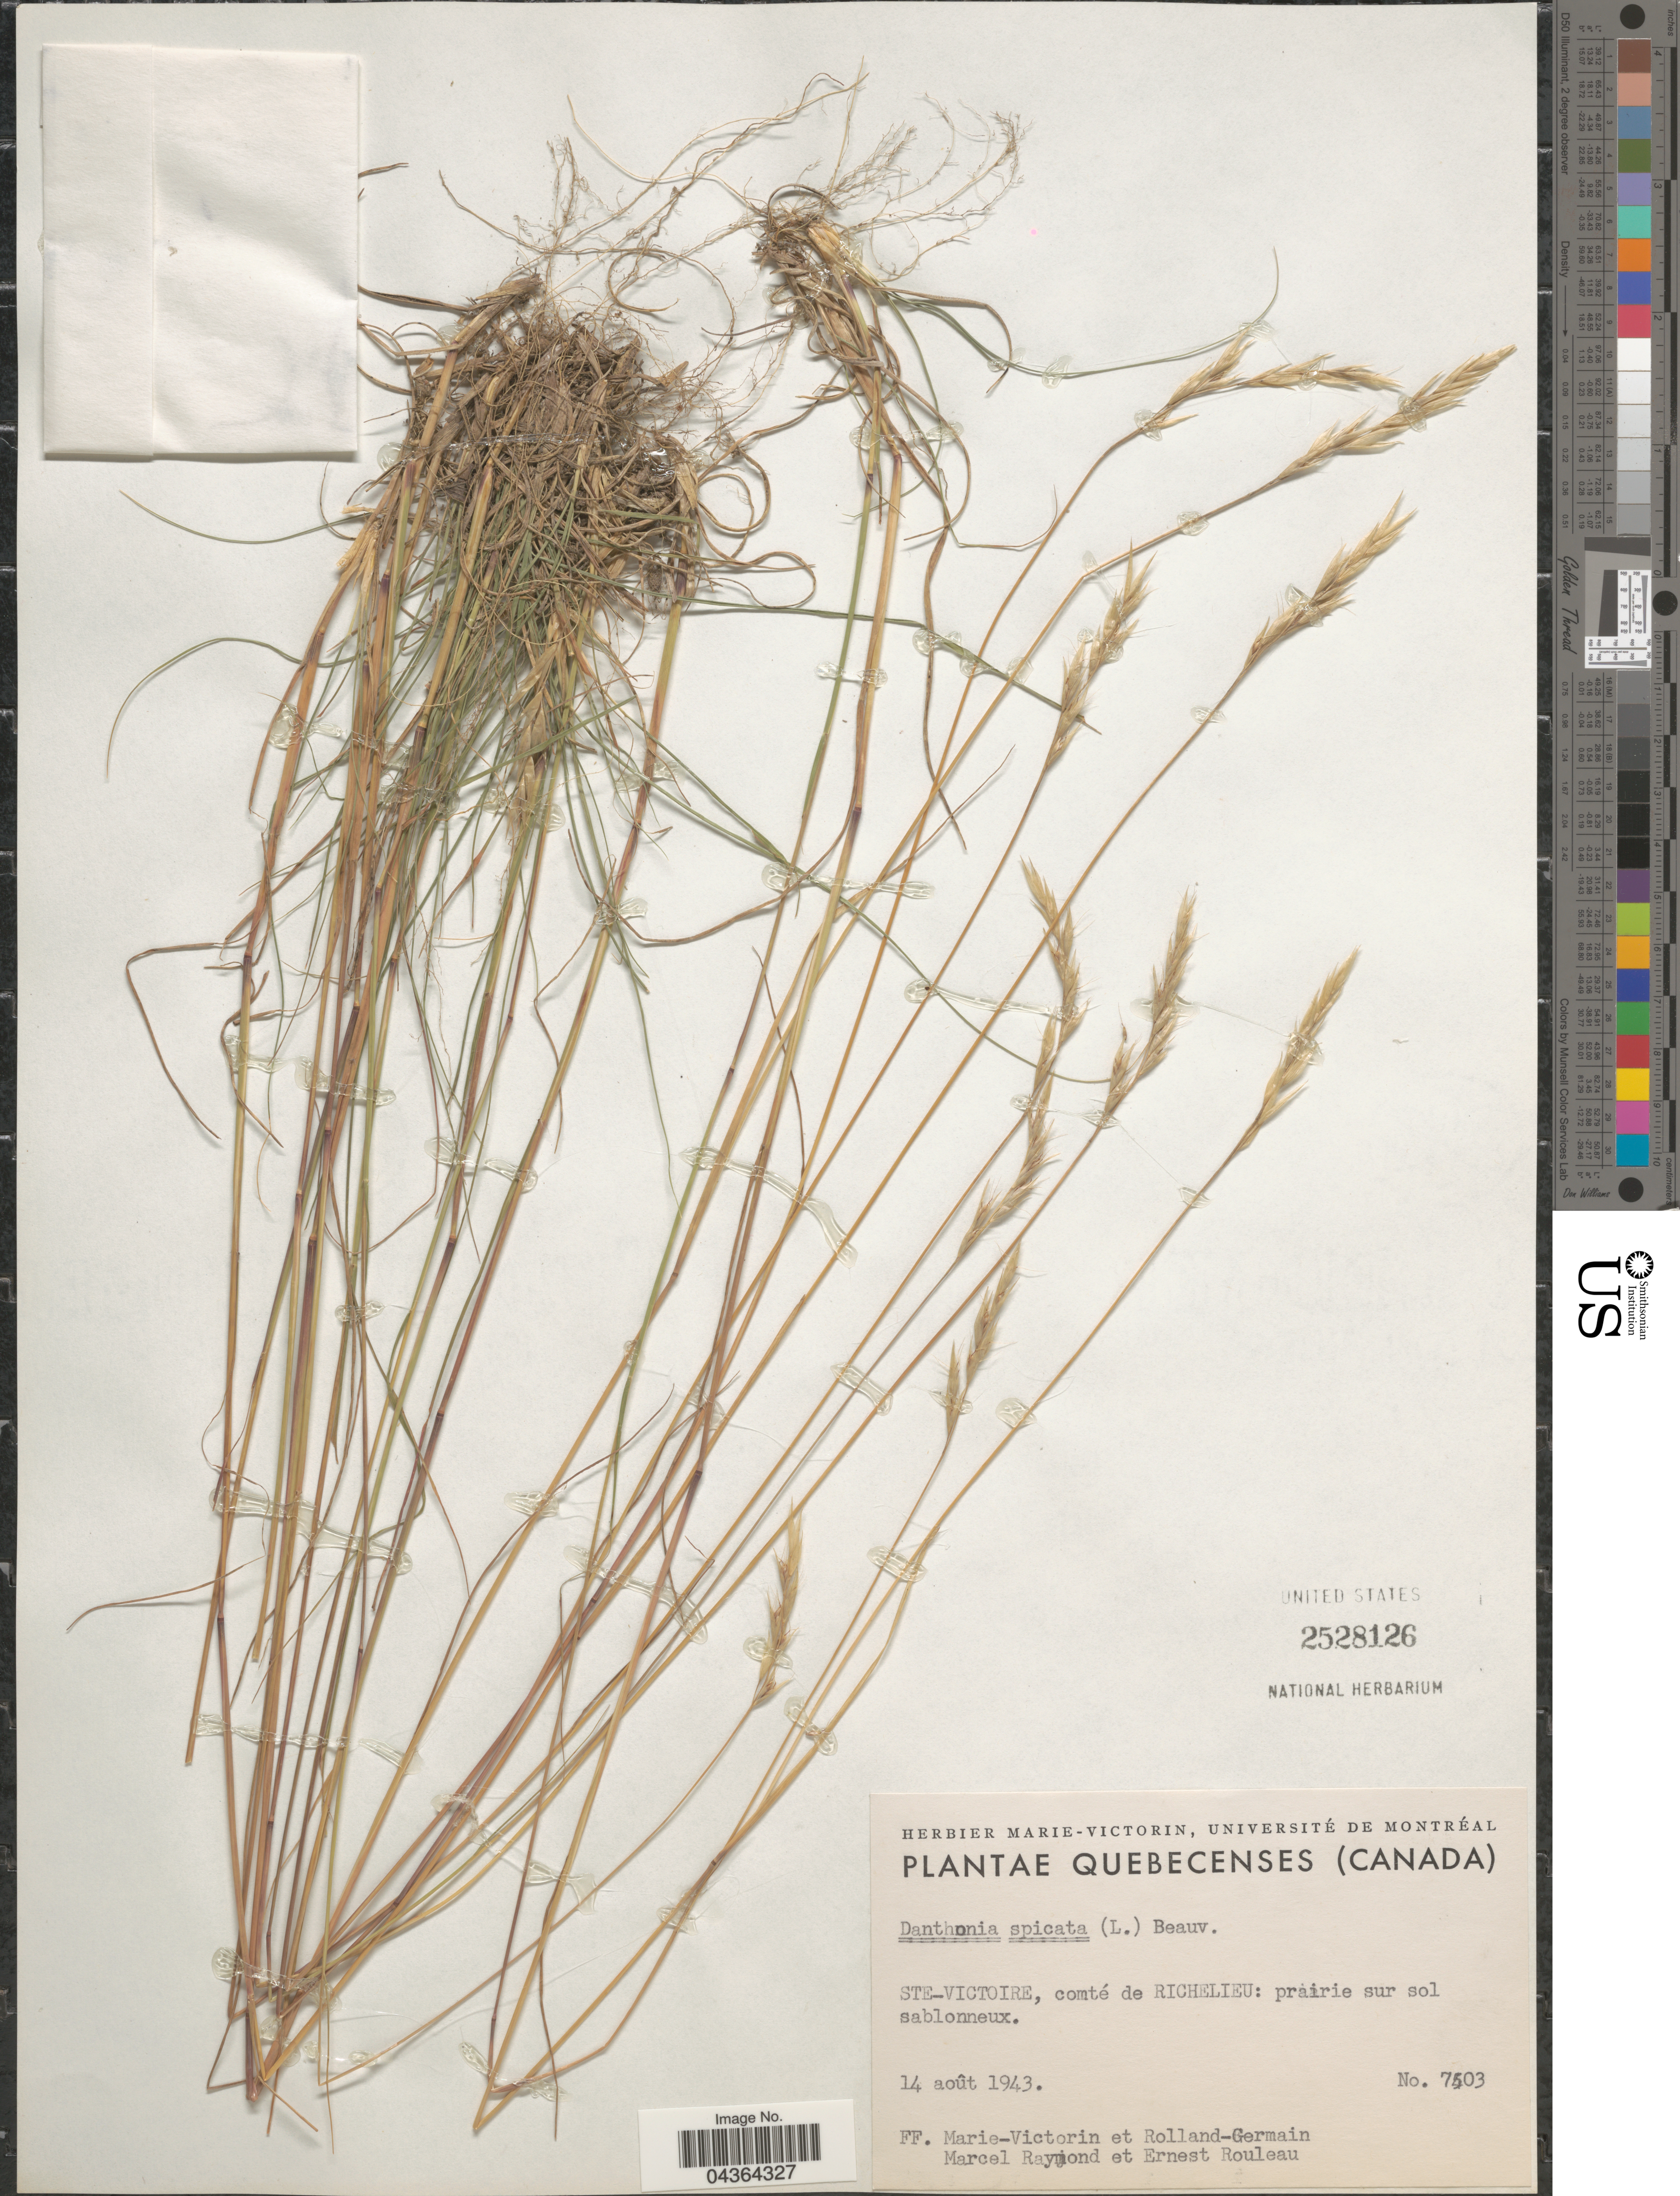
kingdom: Plantae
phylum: Tracheophyta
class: Liliopsida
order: Poales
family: Poaceae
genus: Danthonia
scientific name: Danthonia spicata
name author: (L.) P. Beauv. ex Roem. & Schult.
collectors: F. Marie-Victorin, Rolland-Germain, M. Raymond & J. Rouleau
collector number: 7503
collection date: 1943-08-14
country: Canada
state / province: Quebec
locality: Quebecenses. Ste-Victoire, comté de Richelieu: prairie sur sol sablonneux.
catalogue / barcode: US 2528126